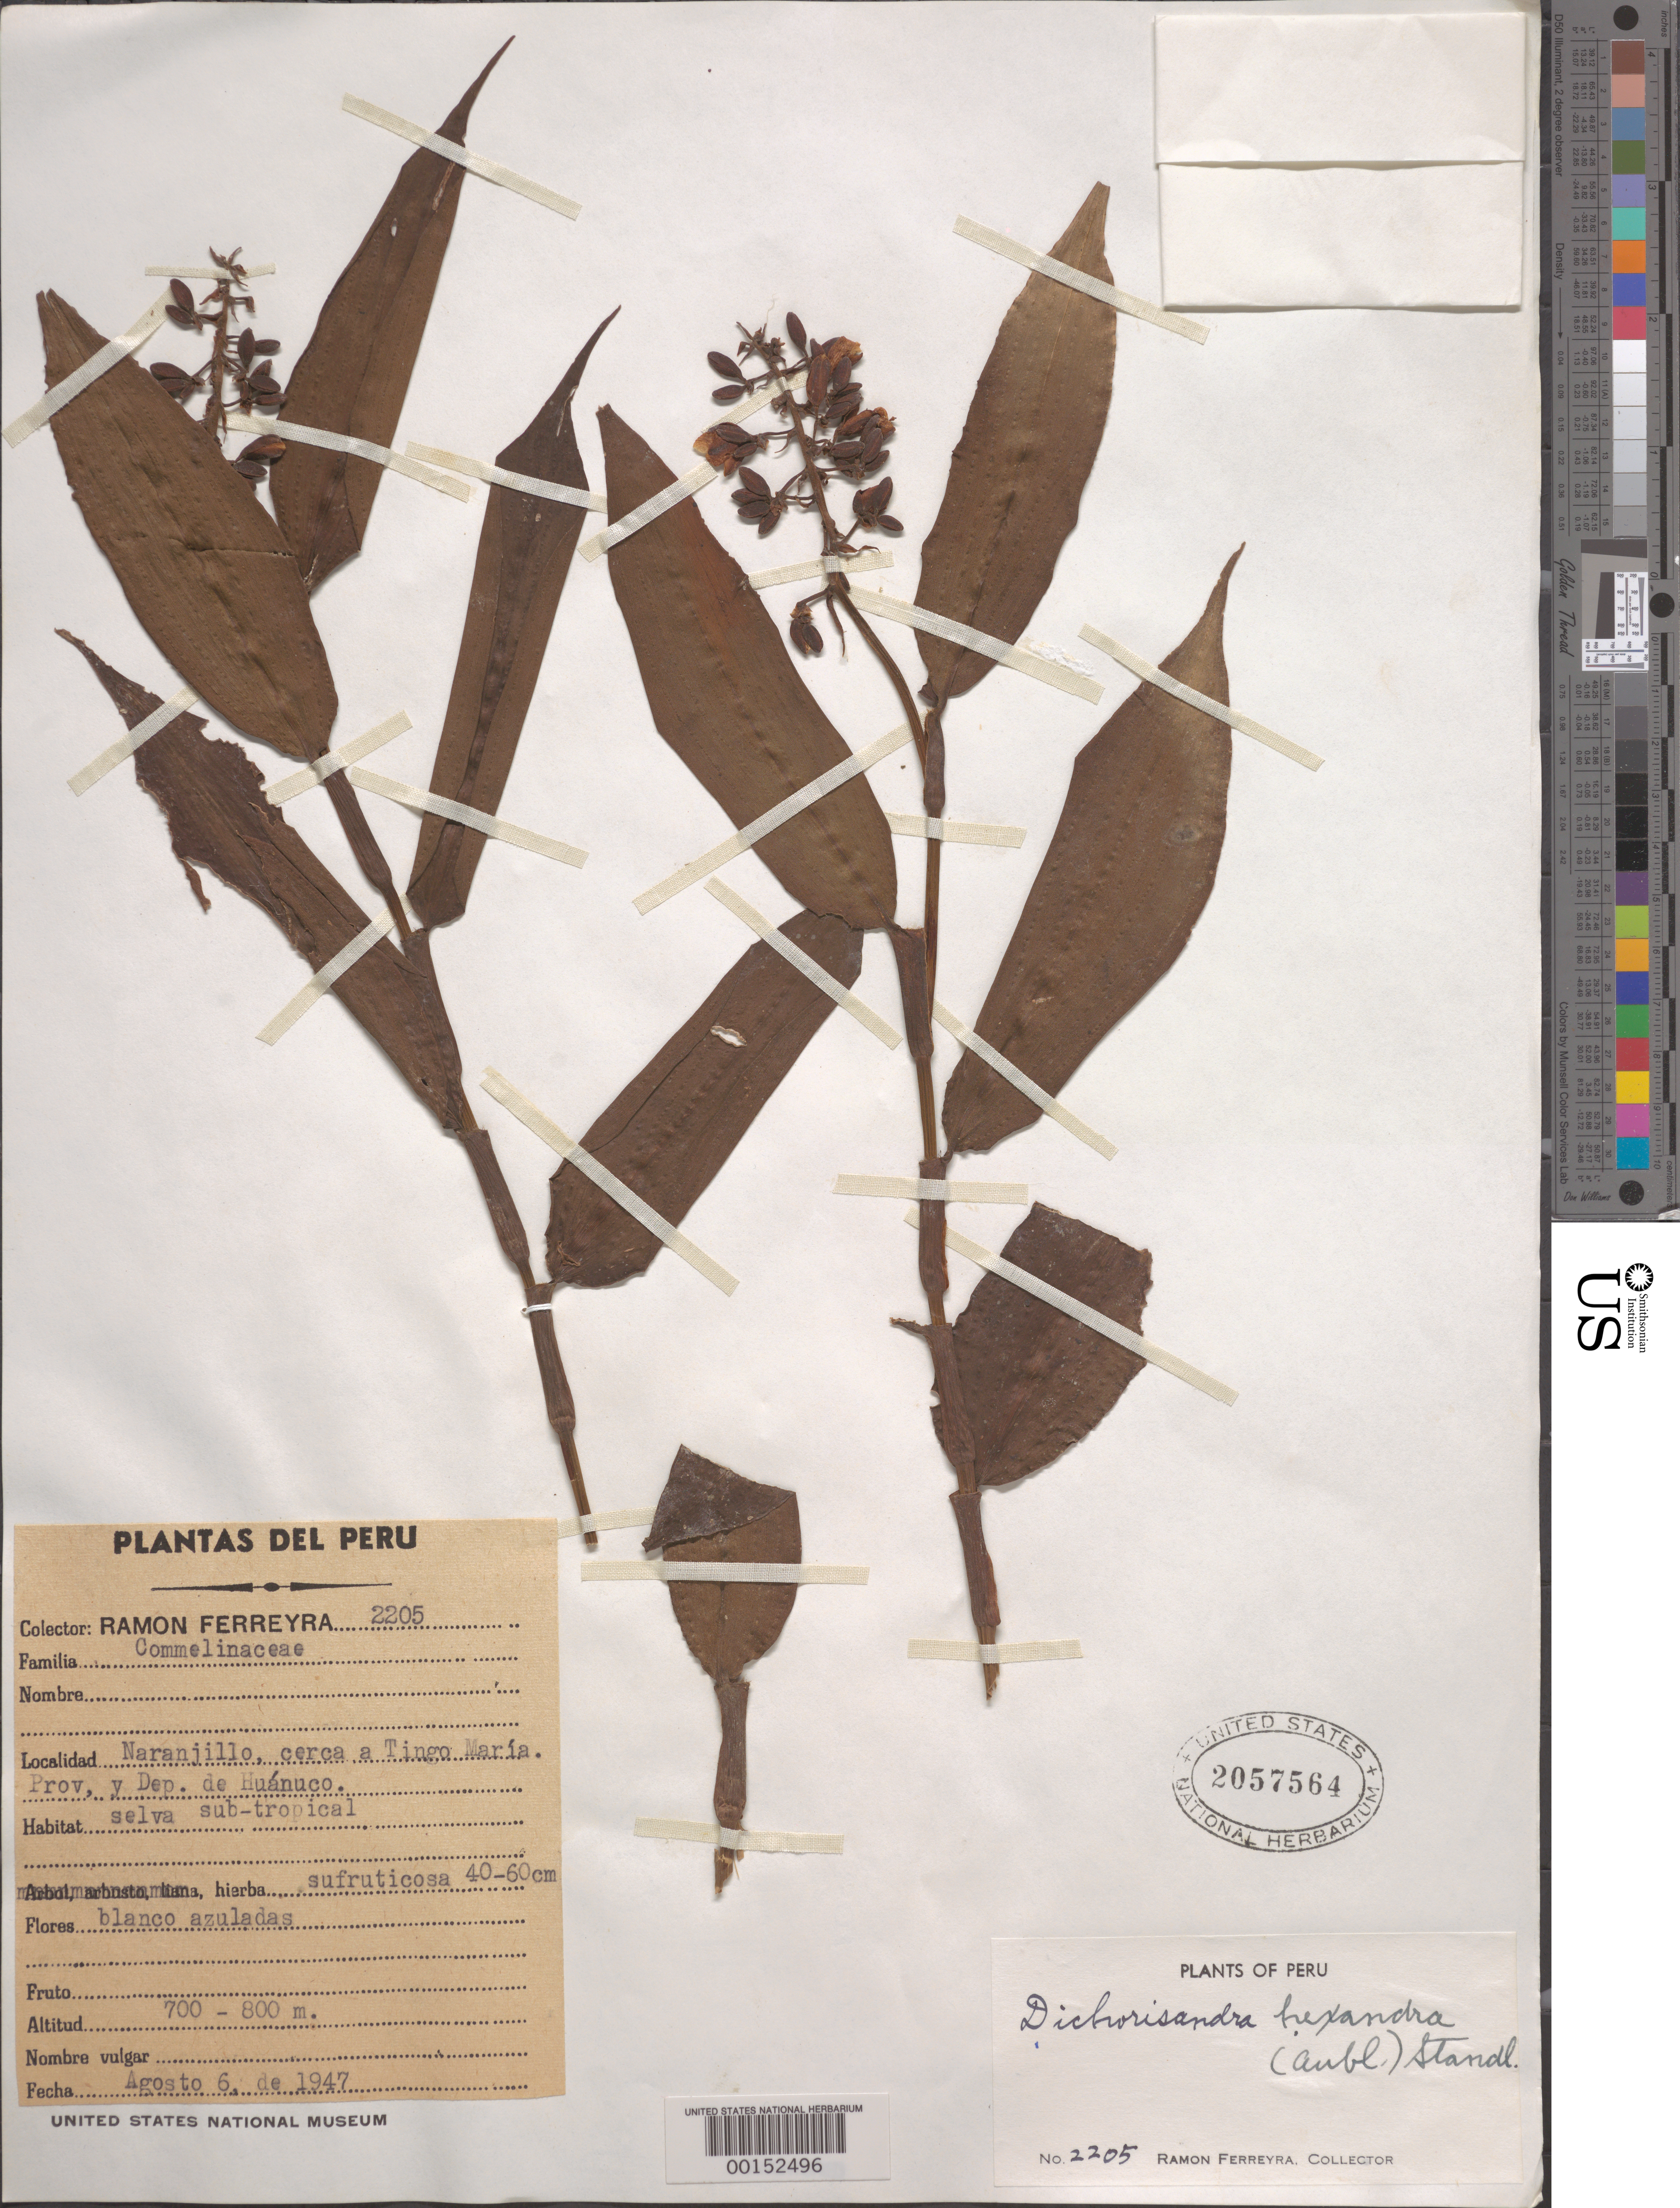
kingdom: Plantae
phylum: Tracheophyta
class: Liliopsida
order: Commelinales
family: Commelinaceae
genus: Dichorisandra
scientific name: Dichorisandra hexandra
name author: (Aubl.) Standl.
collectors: R. A. Ferreyra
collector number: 2205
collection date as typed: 06 Aug 1947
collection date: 1947-08-06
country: Peru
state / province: Huánuco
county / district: Huánuco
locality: Naranjillo, Tingo María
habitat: Subtropical forest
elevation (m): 700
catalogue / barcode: US 2057564